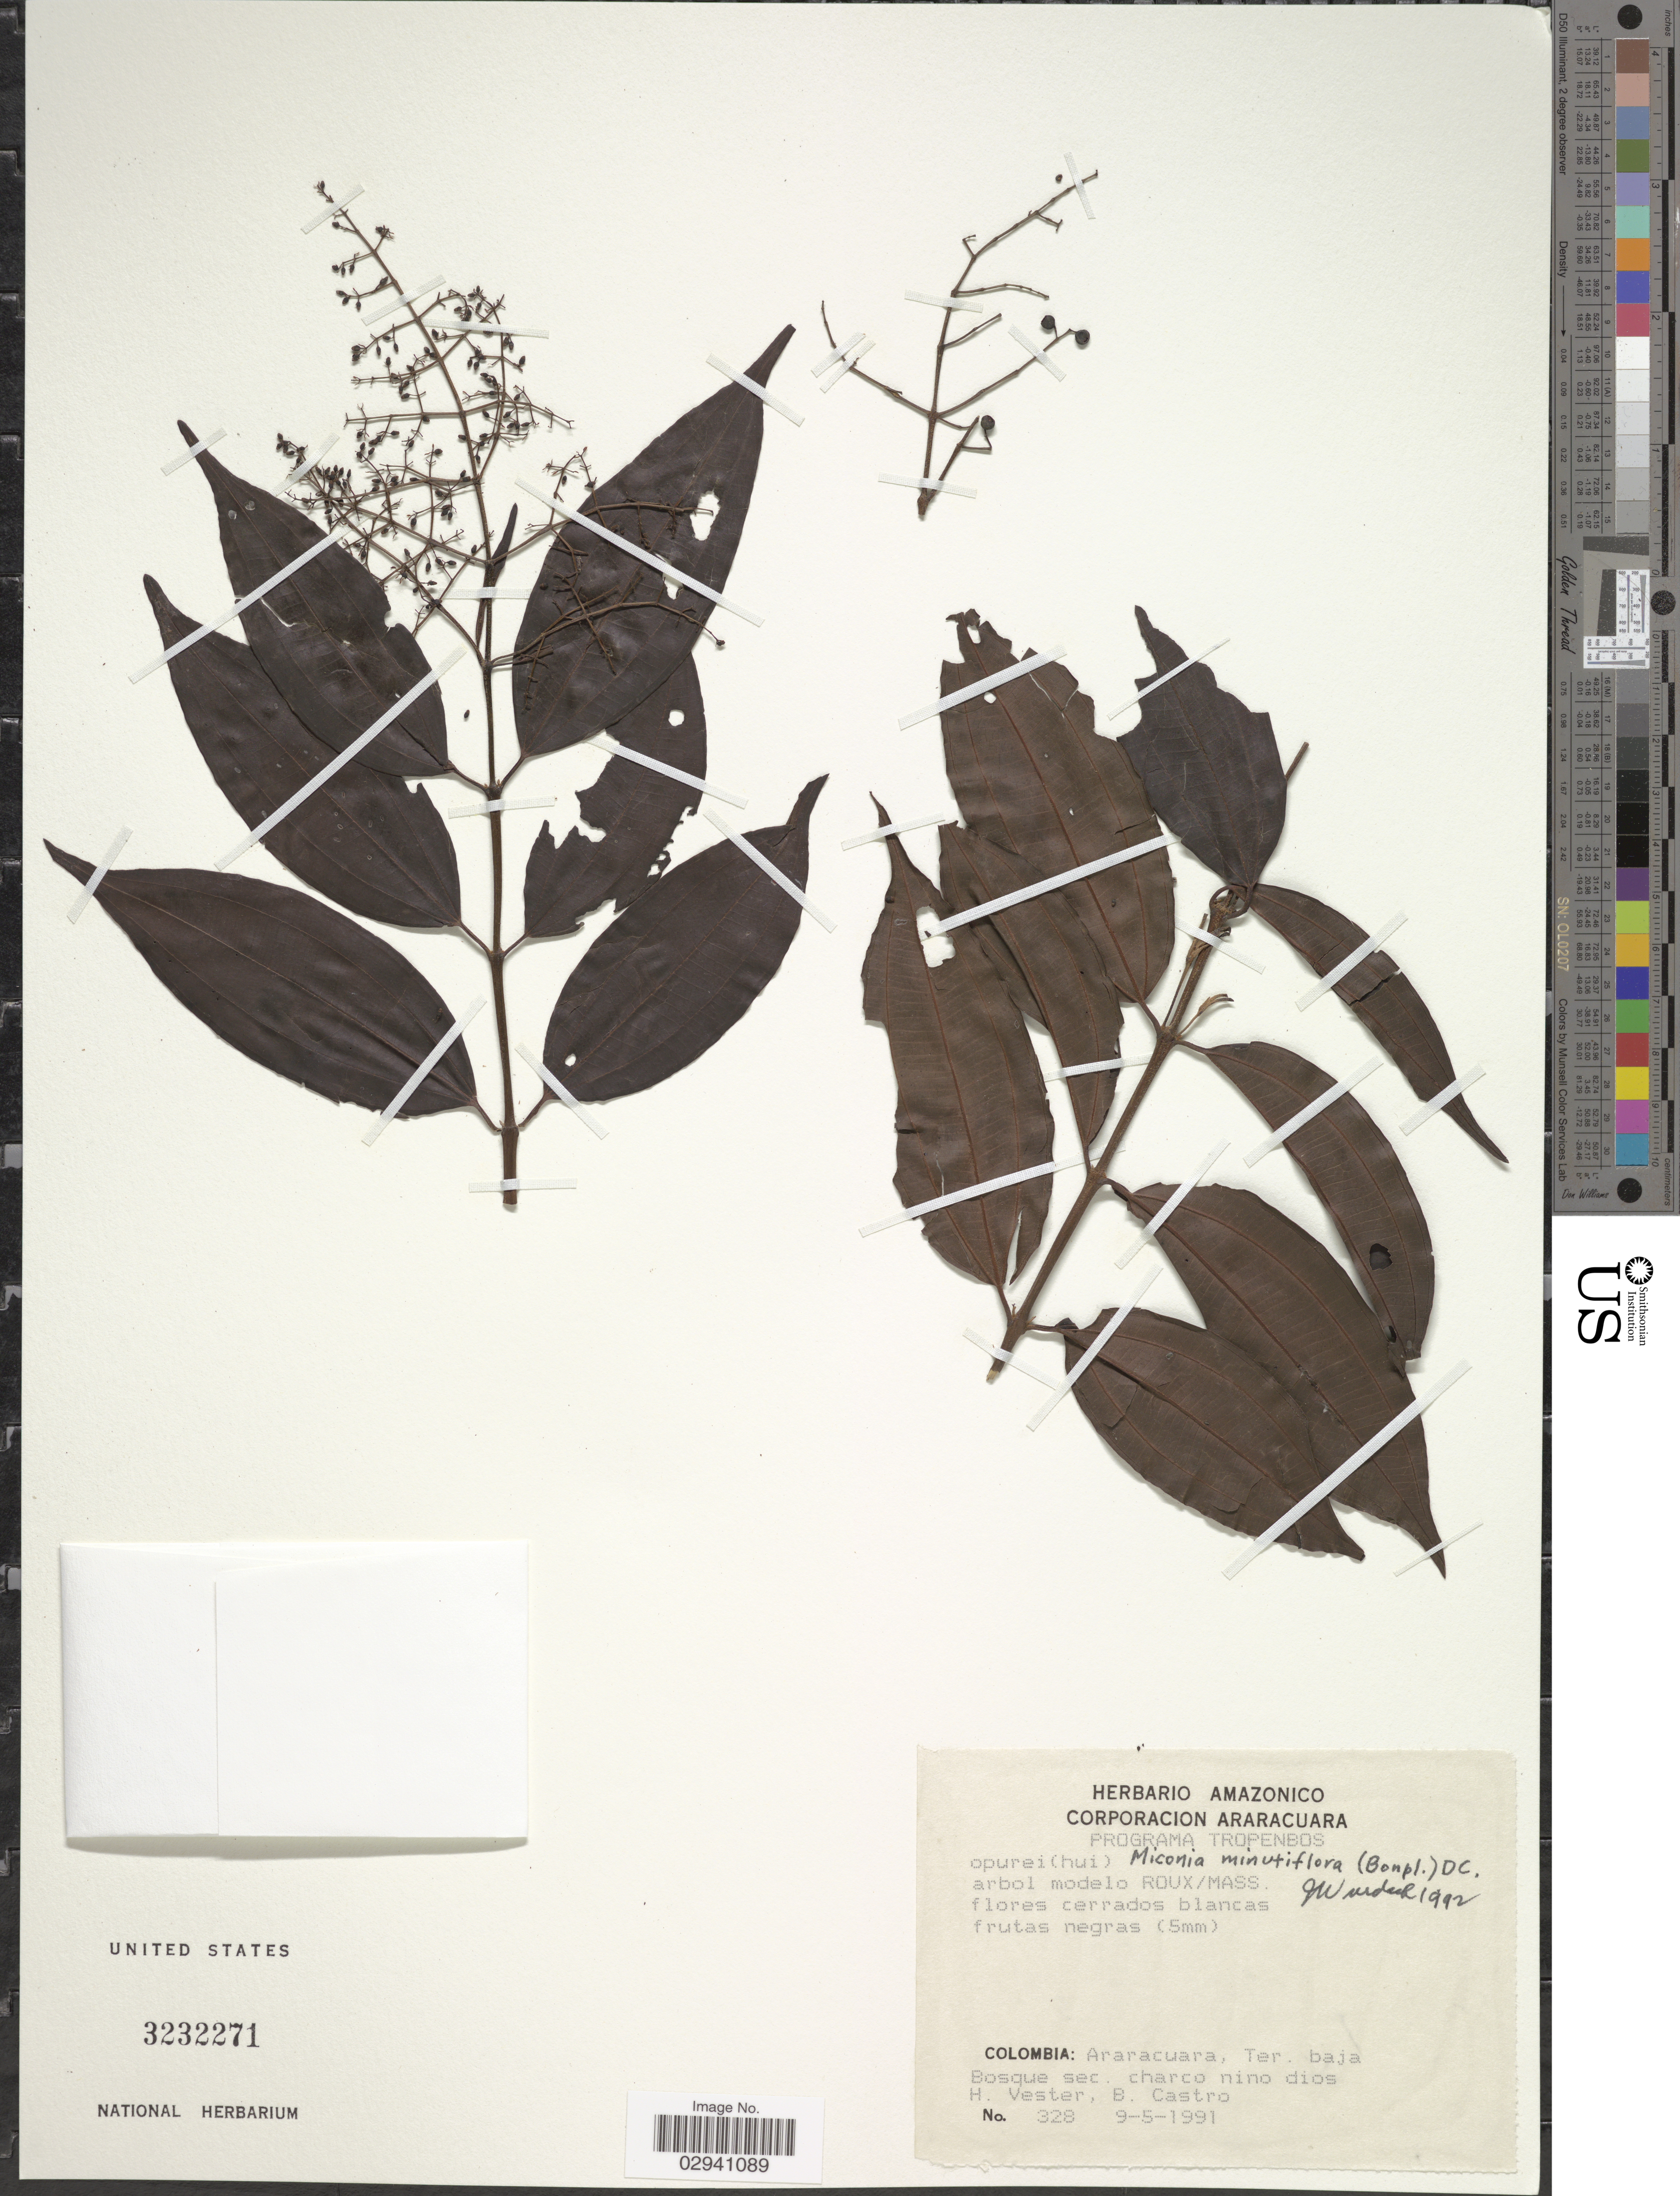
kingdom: Plantae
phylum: Tracheophyta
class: Magnoliopsida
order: Myrtales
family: Melastomataceae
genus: Miconia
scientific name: Miconia minutiflora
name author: (Bonpl.) DC.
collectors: H. Vester & B. Castro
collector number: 328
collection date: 1991-05-09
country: Colombia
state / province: Caquetá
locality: Araracuara, Ter. baja Bosque sec. charco nino dios.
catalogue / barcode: US 3232271